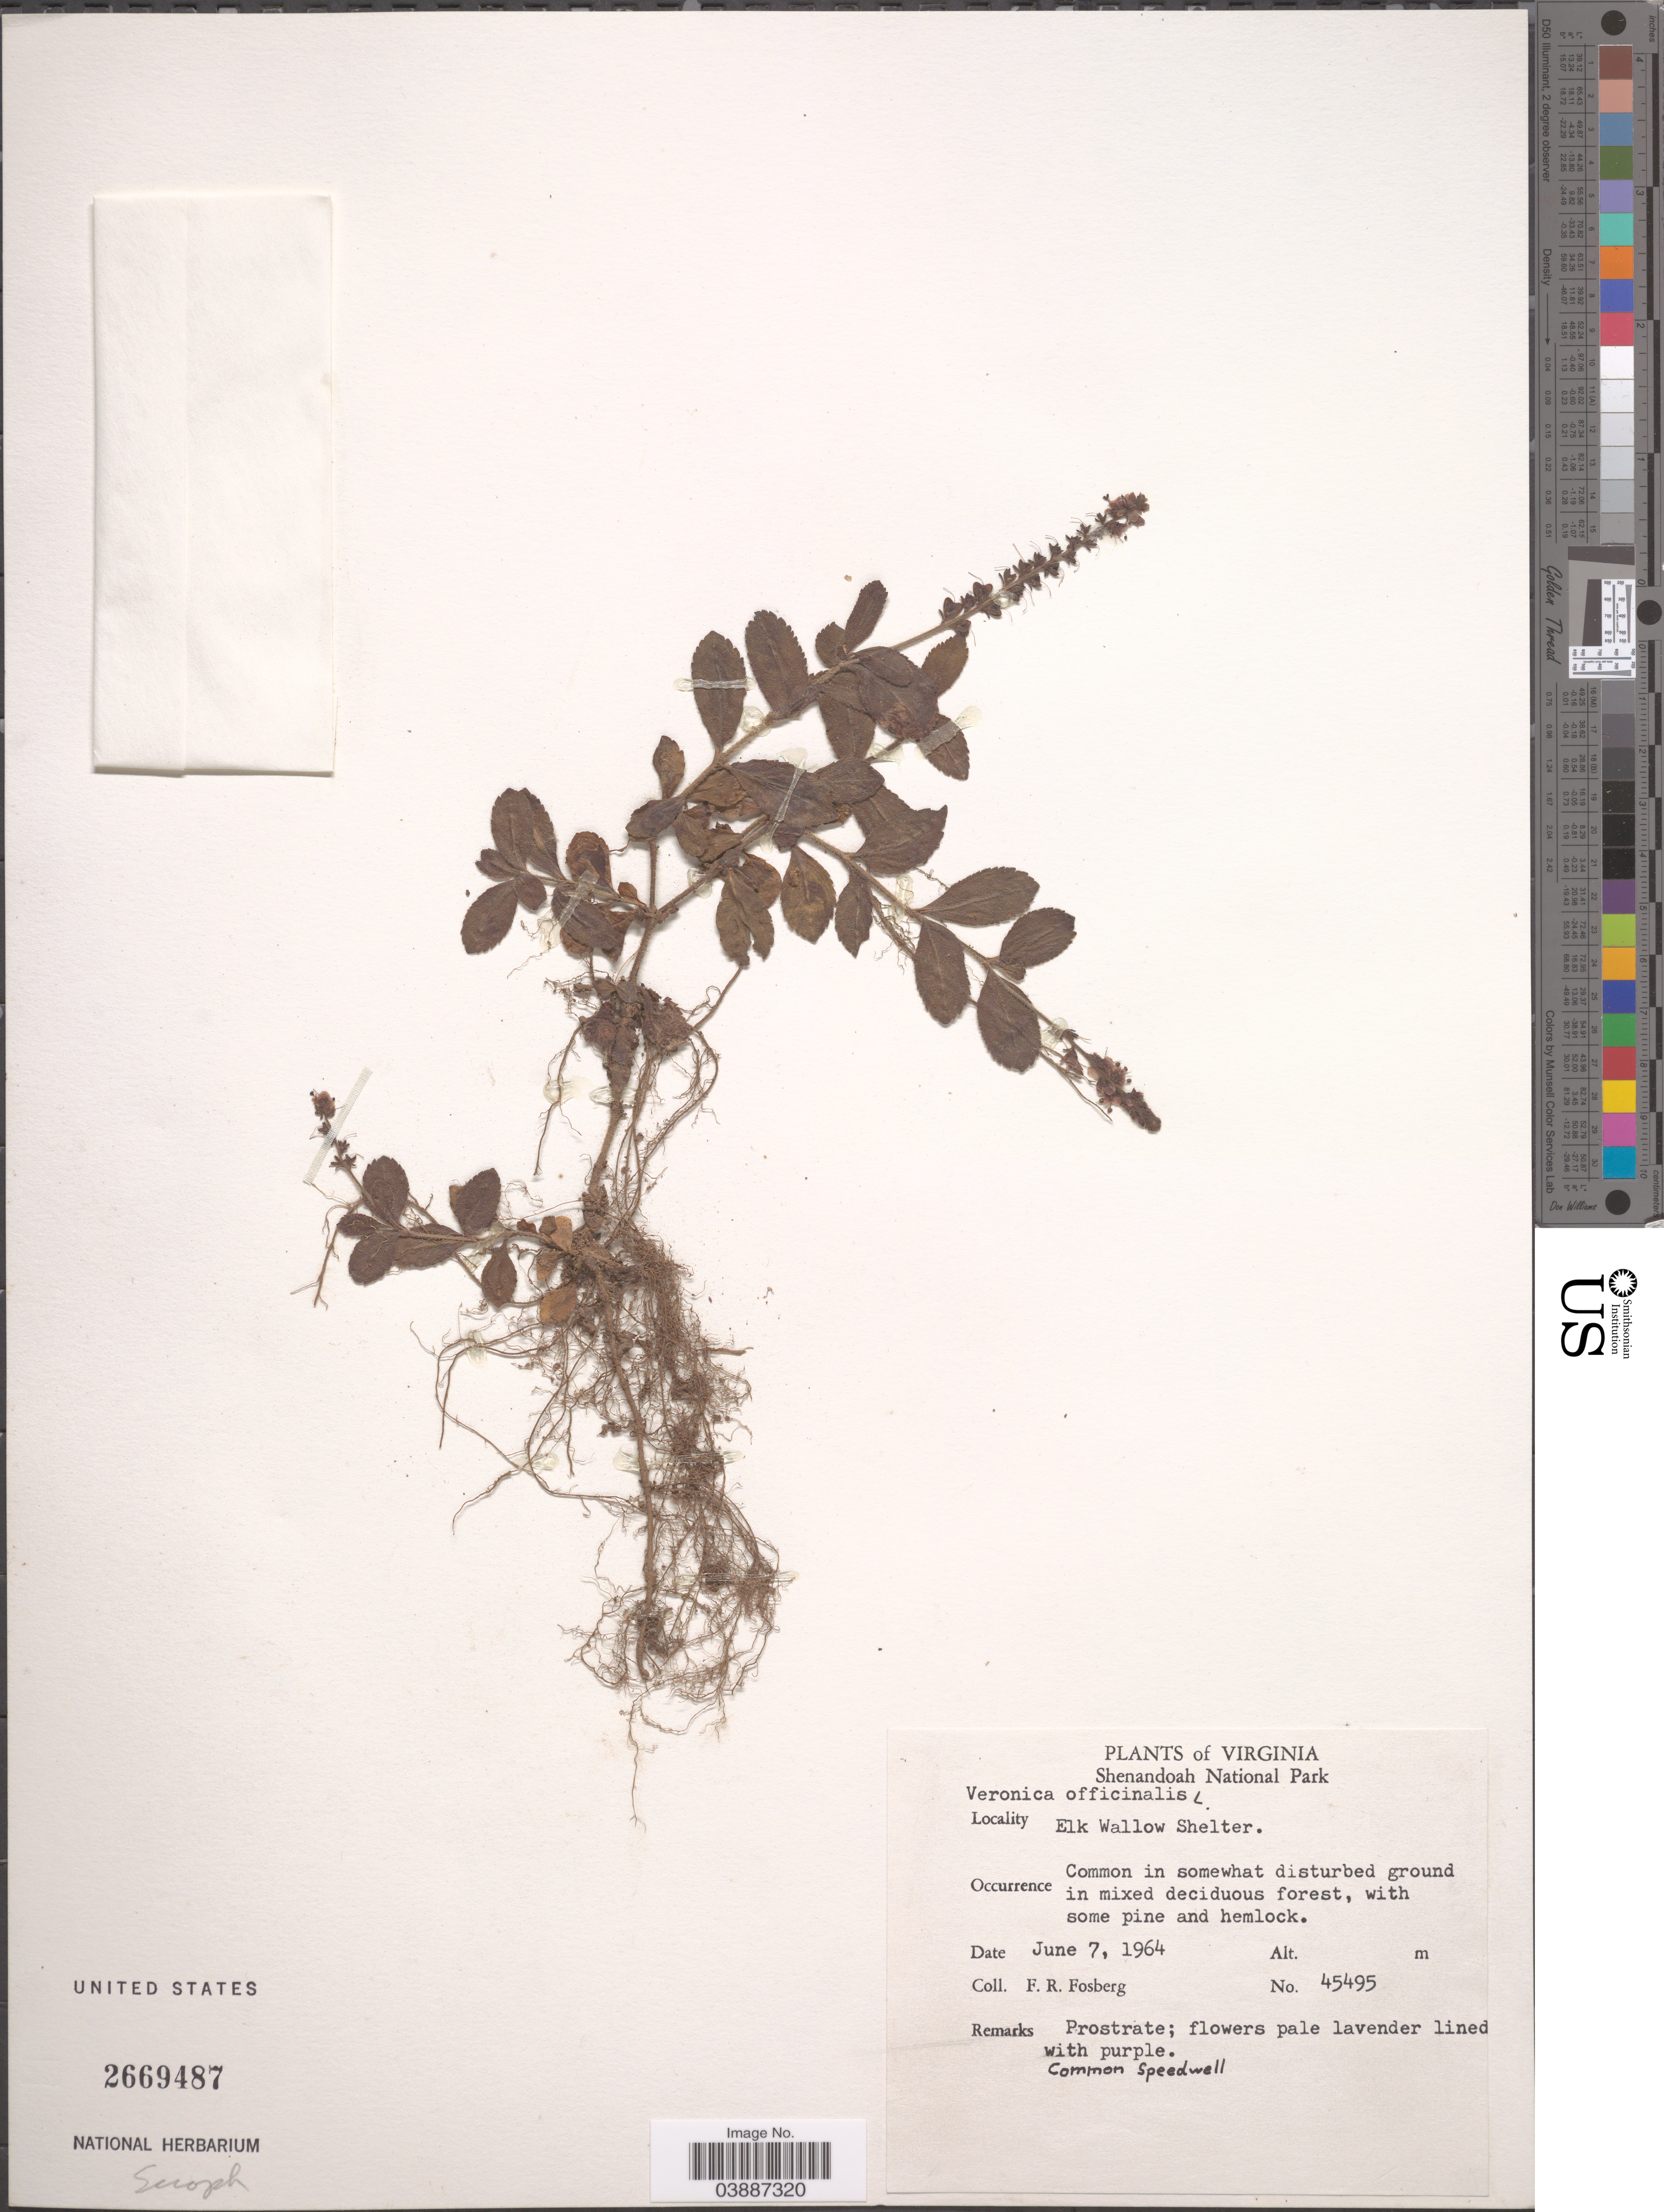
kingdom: Plantae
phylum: Tracheophyta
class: Magnoliopsida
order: Lamiales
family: Plantaginaceae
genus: Veronica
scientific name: Veronica officinalis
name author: L.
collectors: F. R. Fosberg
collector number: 45495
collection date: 1964-06-07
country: United States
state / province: Virginia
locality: Shenandoah National Park. Elk Wallow Shelter.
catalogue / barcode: US 2669487